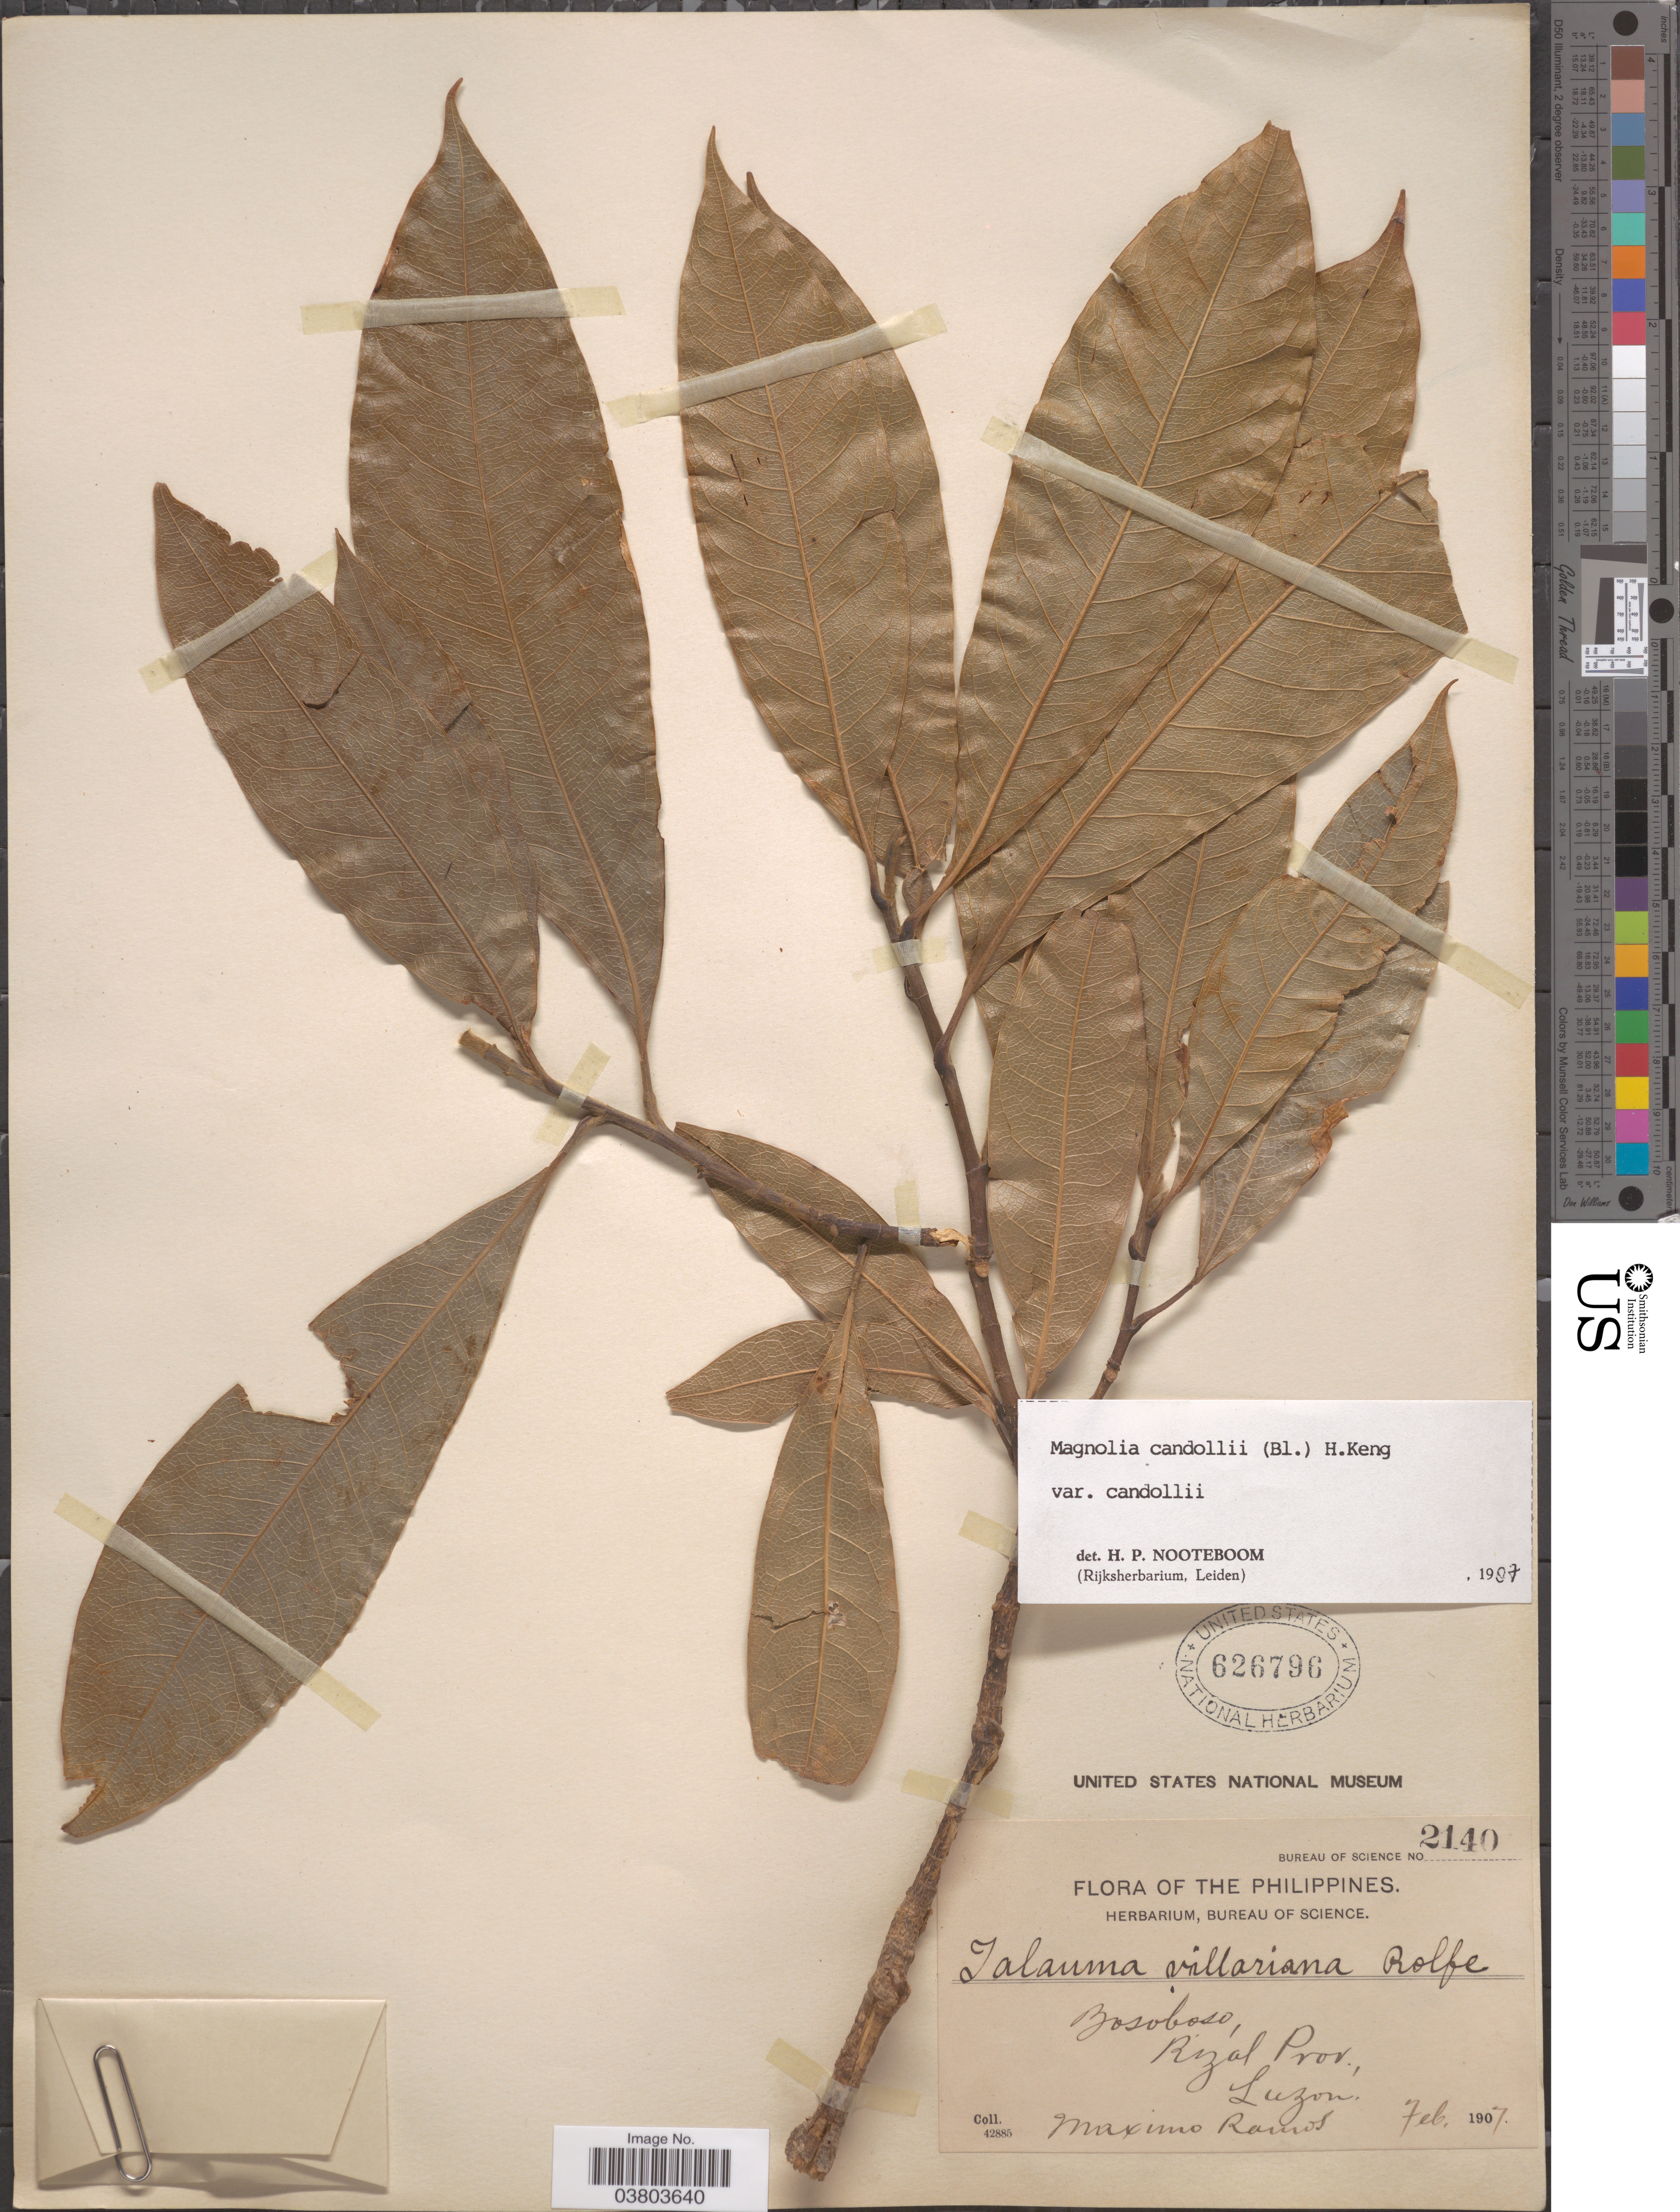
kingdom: Plantae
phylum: Tracheophyta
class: Magnoliopsida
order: Magnoliales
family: Magnoliaceae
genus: Magnolia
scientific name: Magnolia candollei var. candollei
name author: Link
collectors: M. Ramos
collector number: Bureau of Science 2140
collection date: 1907-02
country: Philippines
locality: Bosoboso, Rizal Prov., Luzon.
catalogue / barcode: US 626796